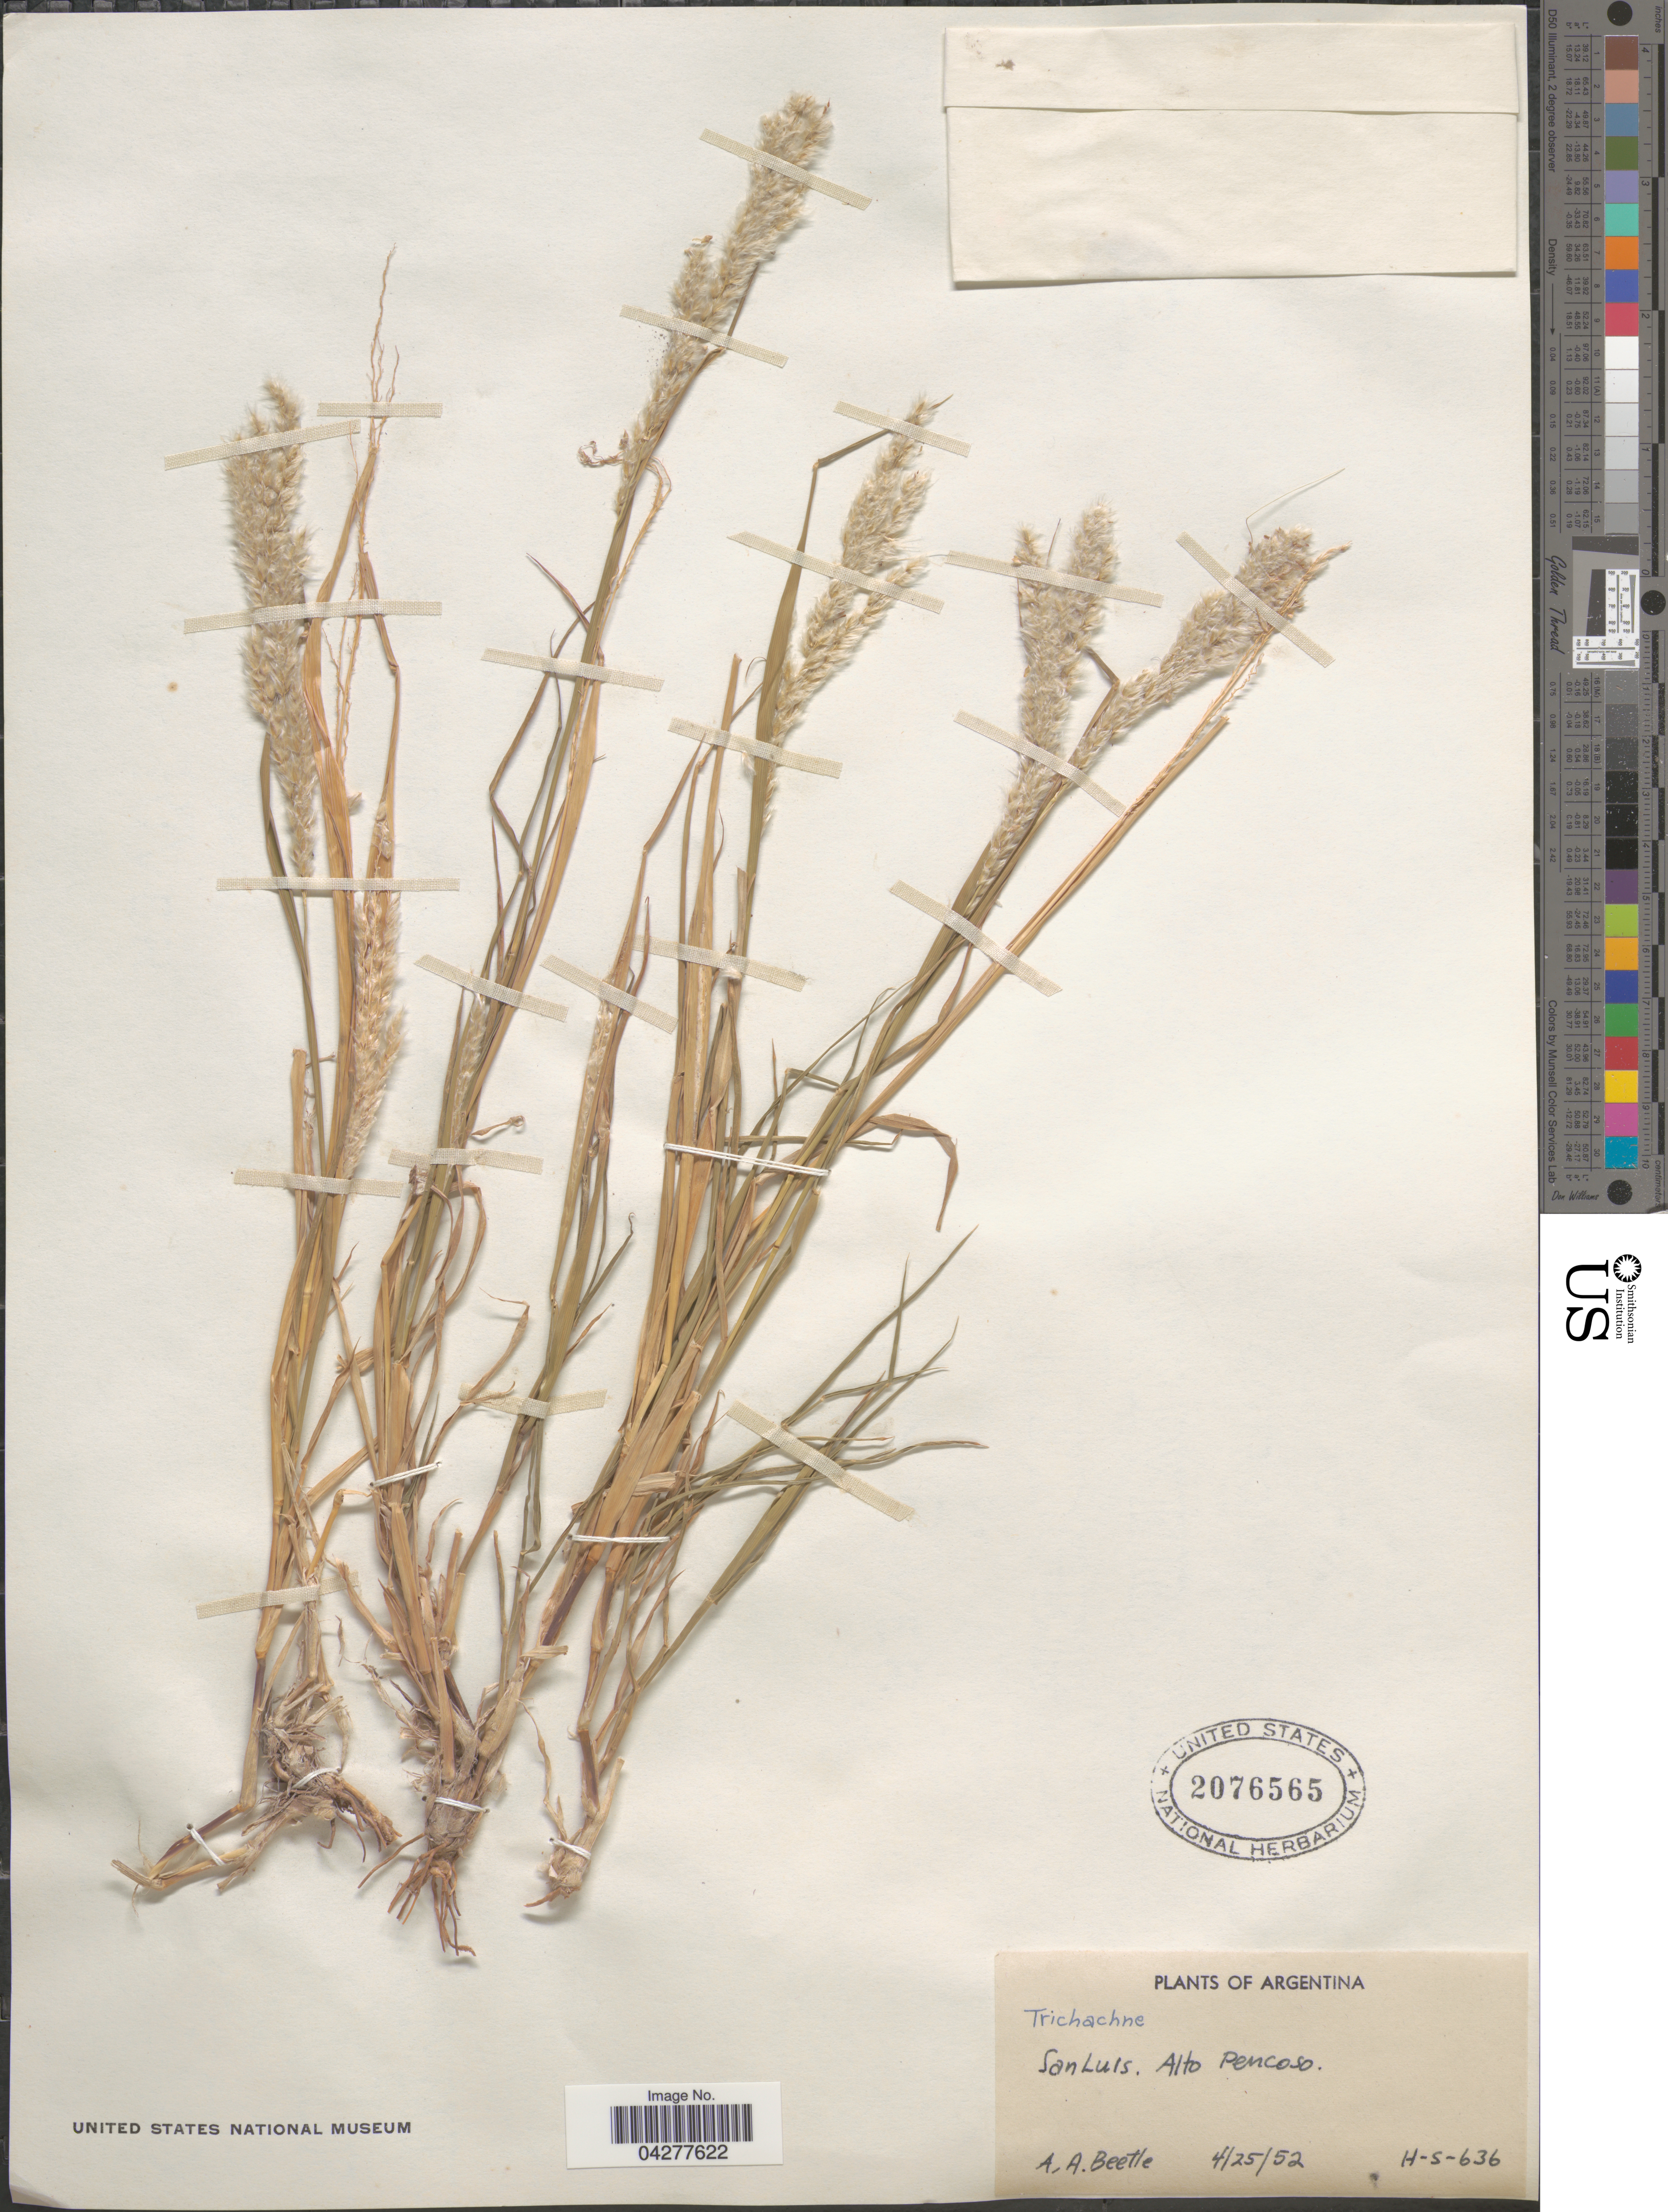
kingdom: Plantae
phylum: Tracheophyta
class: Liliopsida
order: Poales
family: Poaceae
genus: Digitaria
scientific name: Digitaria sp.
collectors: A. A. Beetle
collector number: H-S-636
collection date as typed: Transcribed d/m/y: 25/4/52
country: Argentina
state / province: San Luis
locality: Alto Pencoso.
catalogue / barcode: US 2076565